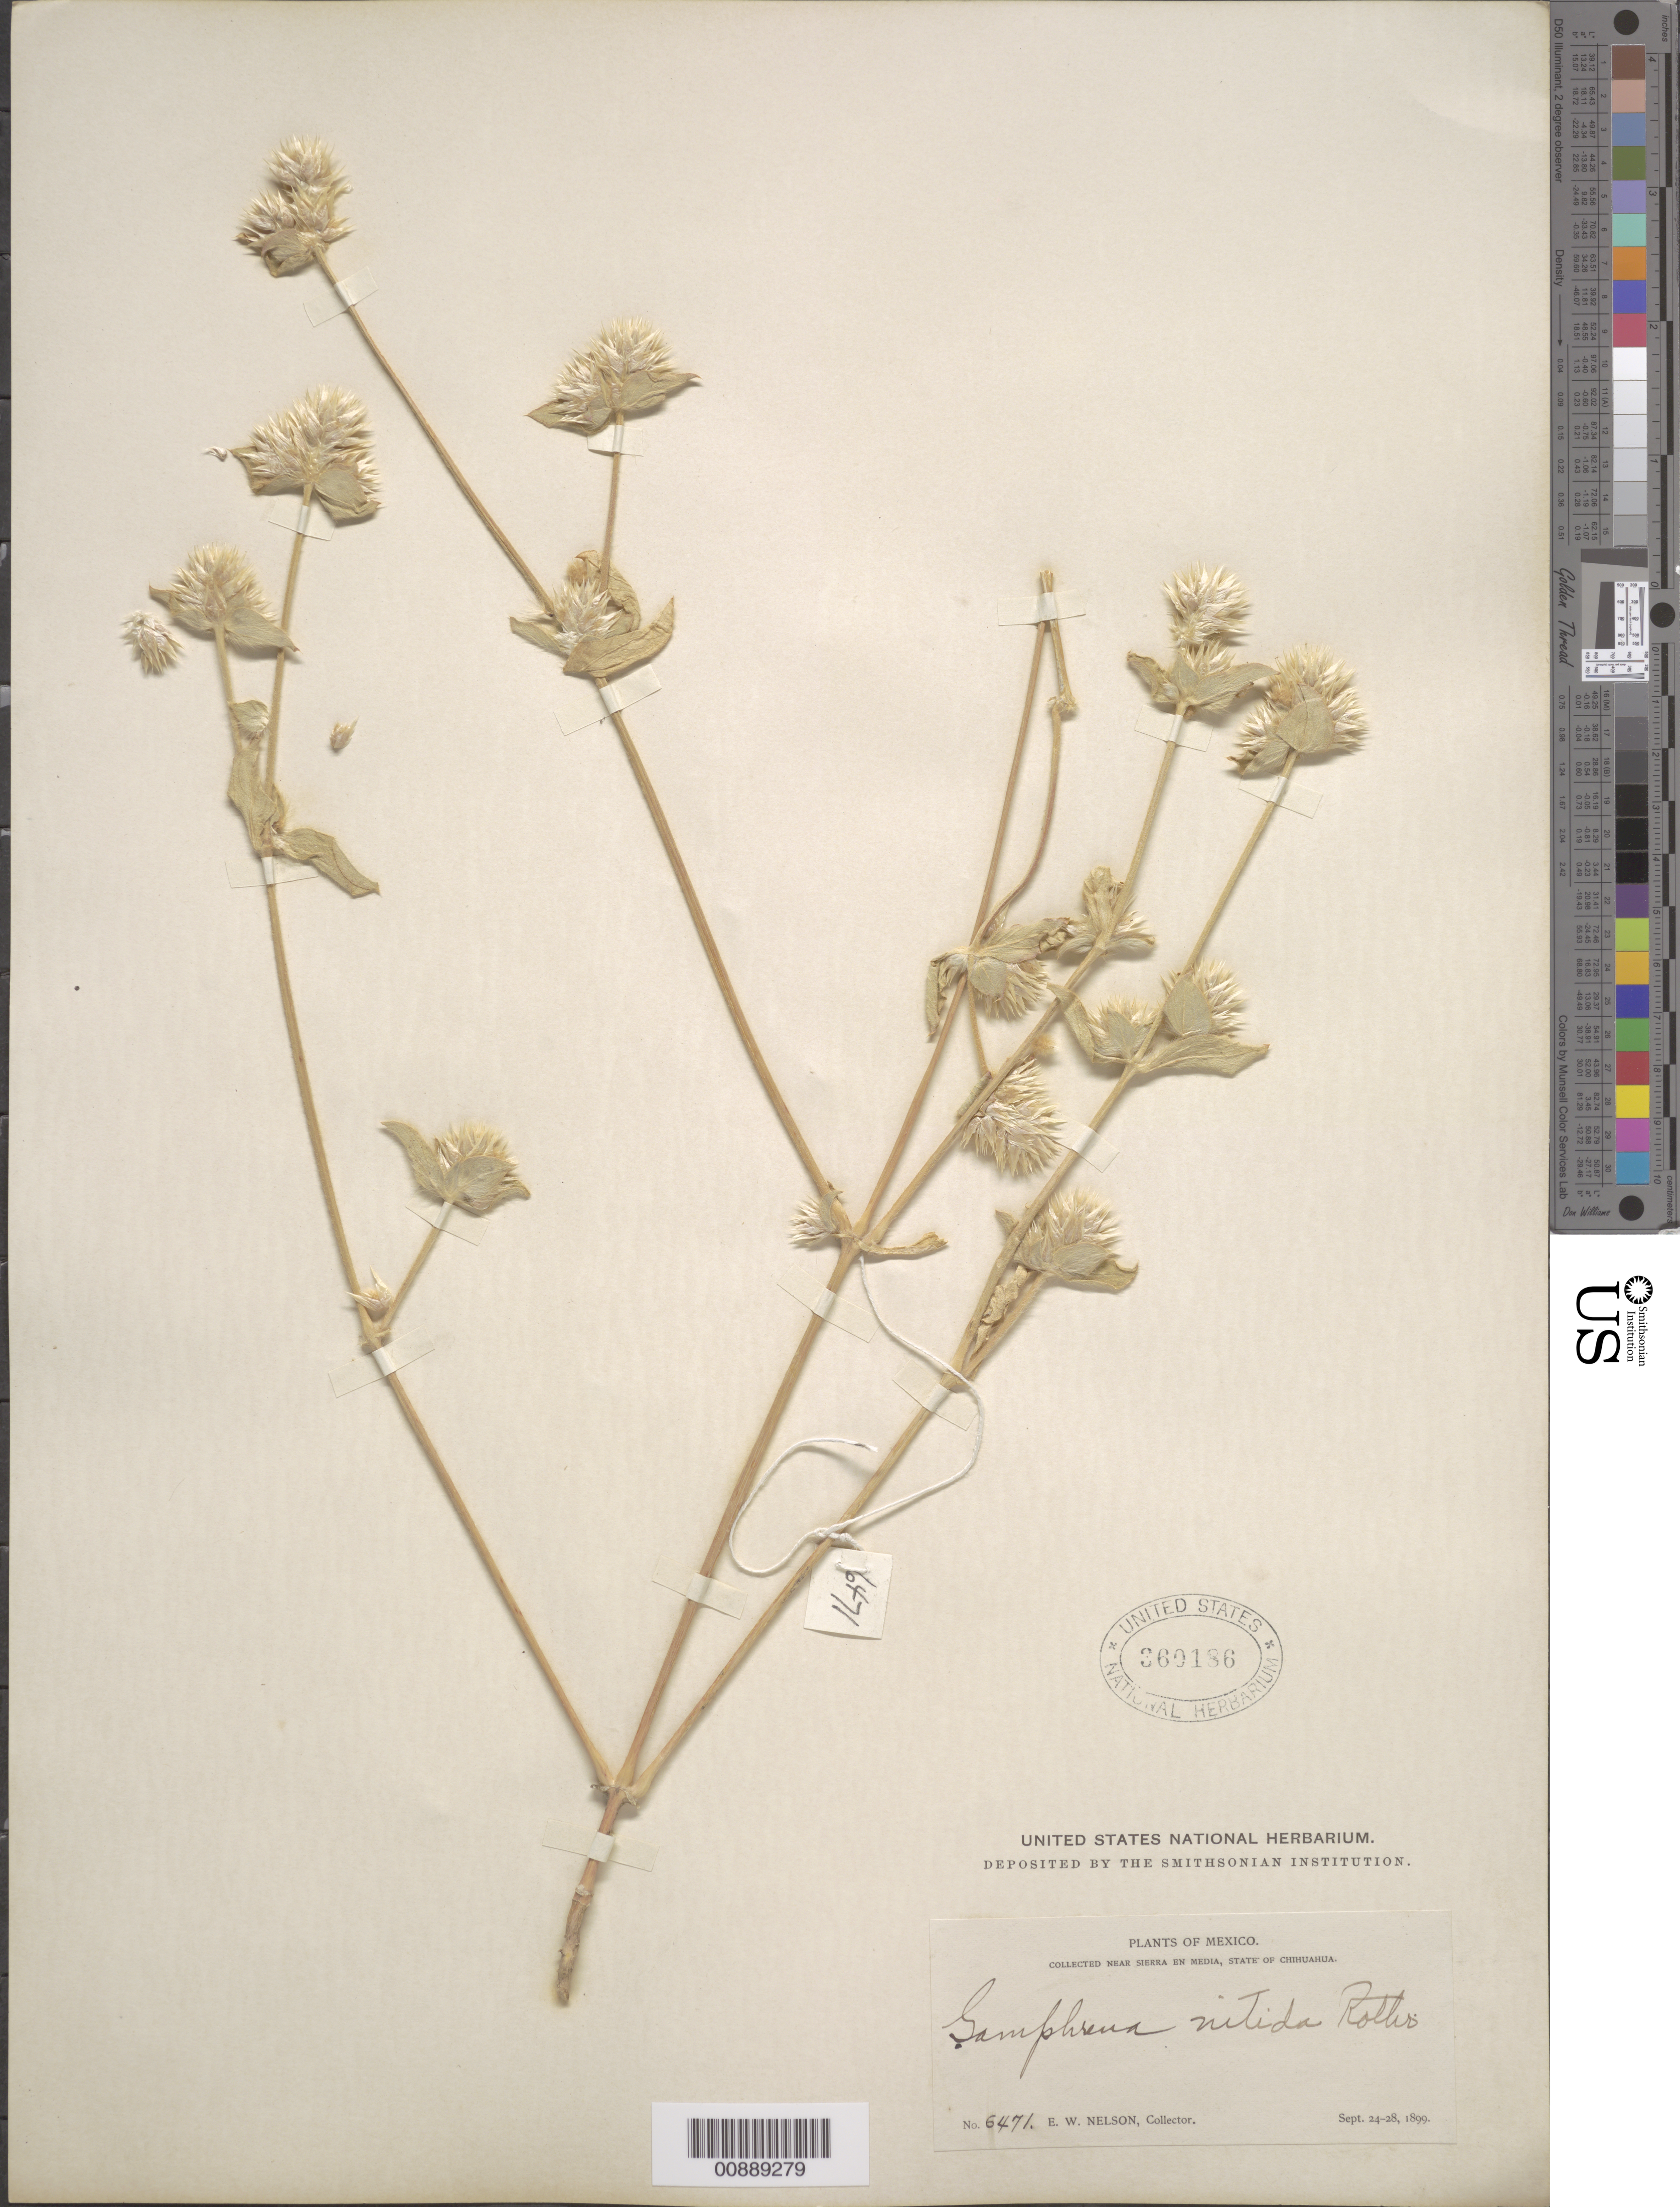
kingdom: Plantae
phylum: Tracheophyta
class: Magnoliopsida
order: Caryophyllales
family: Amaranthaceae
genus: Gomphrena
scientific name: Gomphrena nitida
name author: Rothr.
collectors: E. W. Nelson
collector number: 6471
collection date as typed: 24 Sep 1899 to 28 Sep 1899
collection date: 1899-09-24/1899-09-28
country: Mexico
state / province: Chihuahua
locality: Near Sierra en Media, Chihuahua.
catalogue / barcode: US 360186